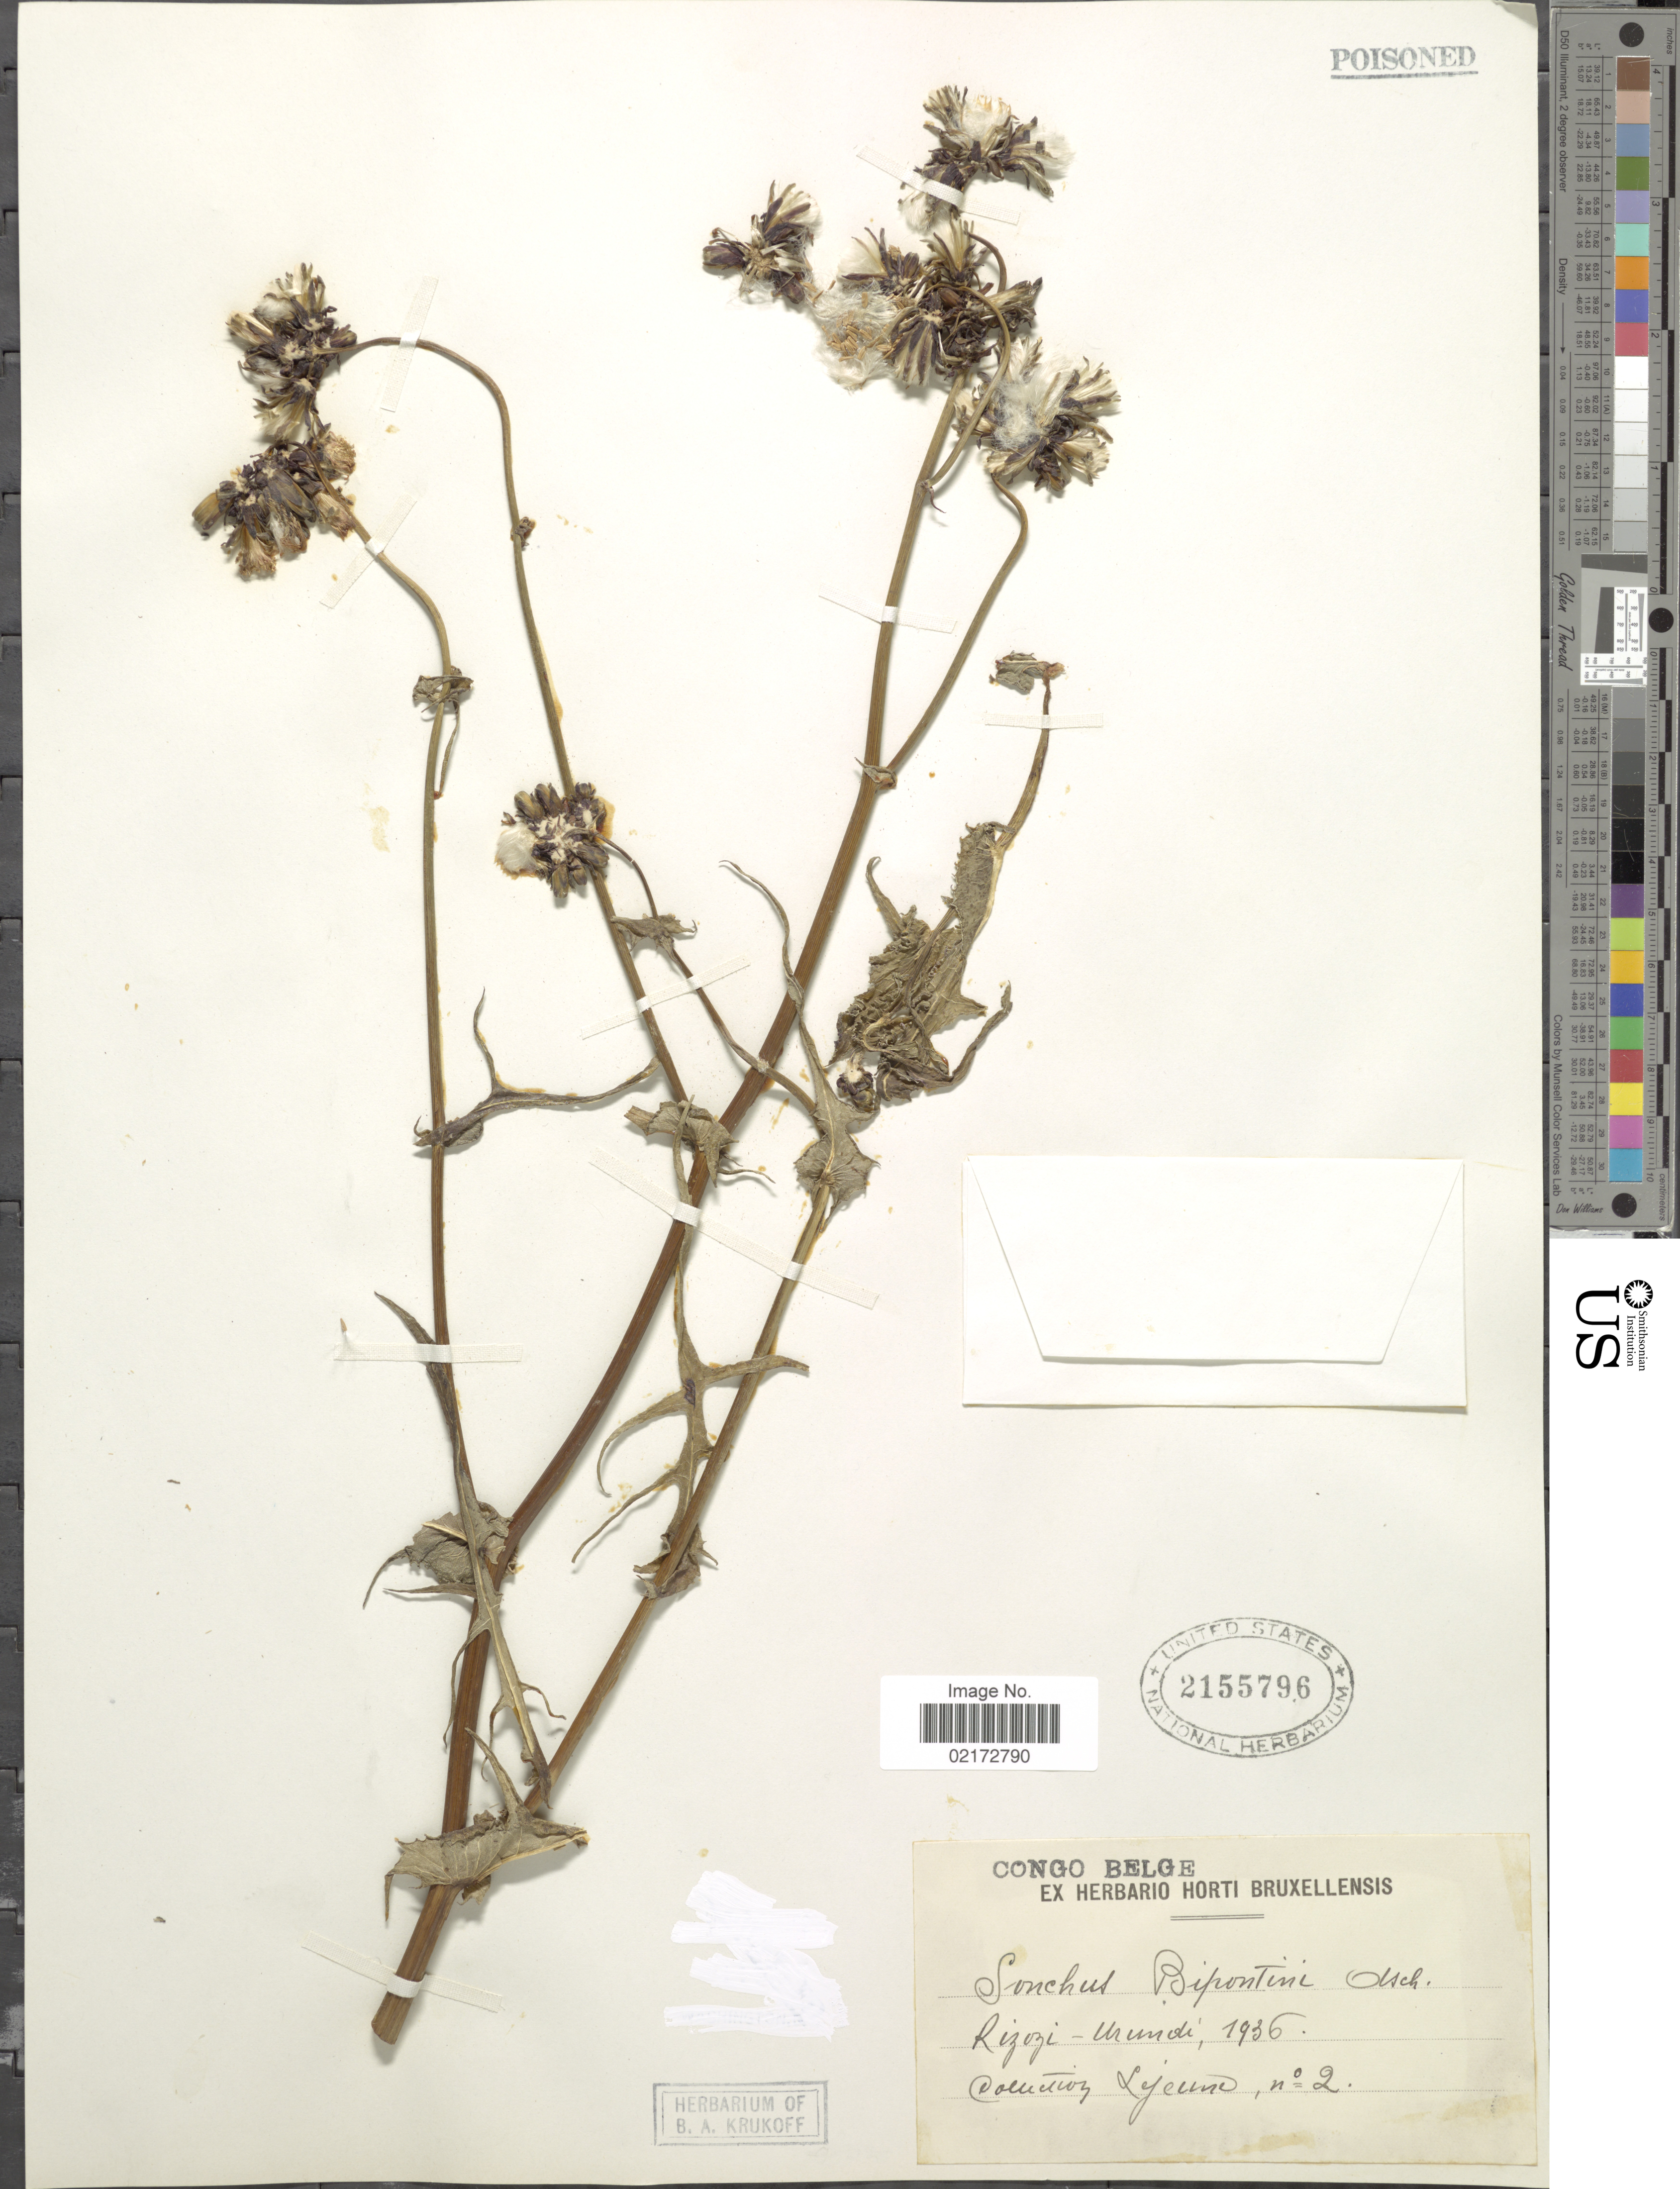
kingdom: Plantae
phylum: Tracheophyta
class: Magnoliopsida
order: Asterales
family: Asteraceae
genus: Sonchus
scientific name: Sonchus bipontini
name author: Asch. ex Oliv. & Hiern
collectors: -. Lejeune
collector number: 2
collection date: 1936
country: Burundi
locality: Rizozi - Urundi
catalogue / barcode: US 2155796